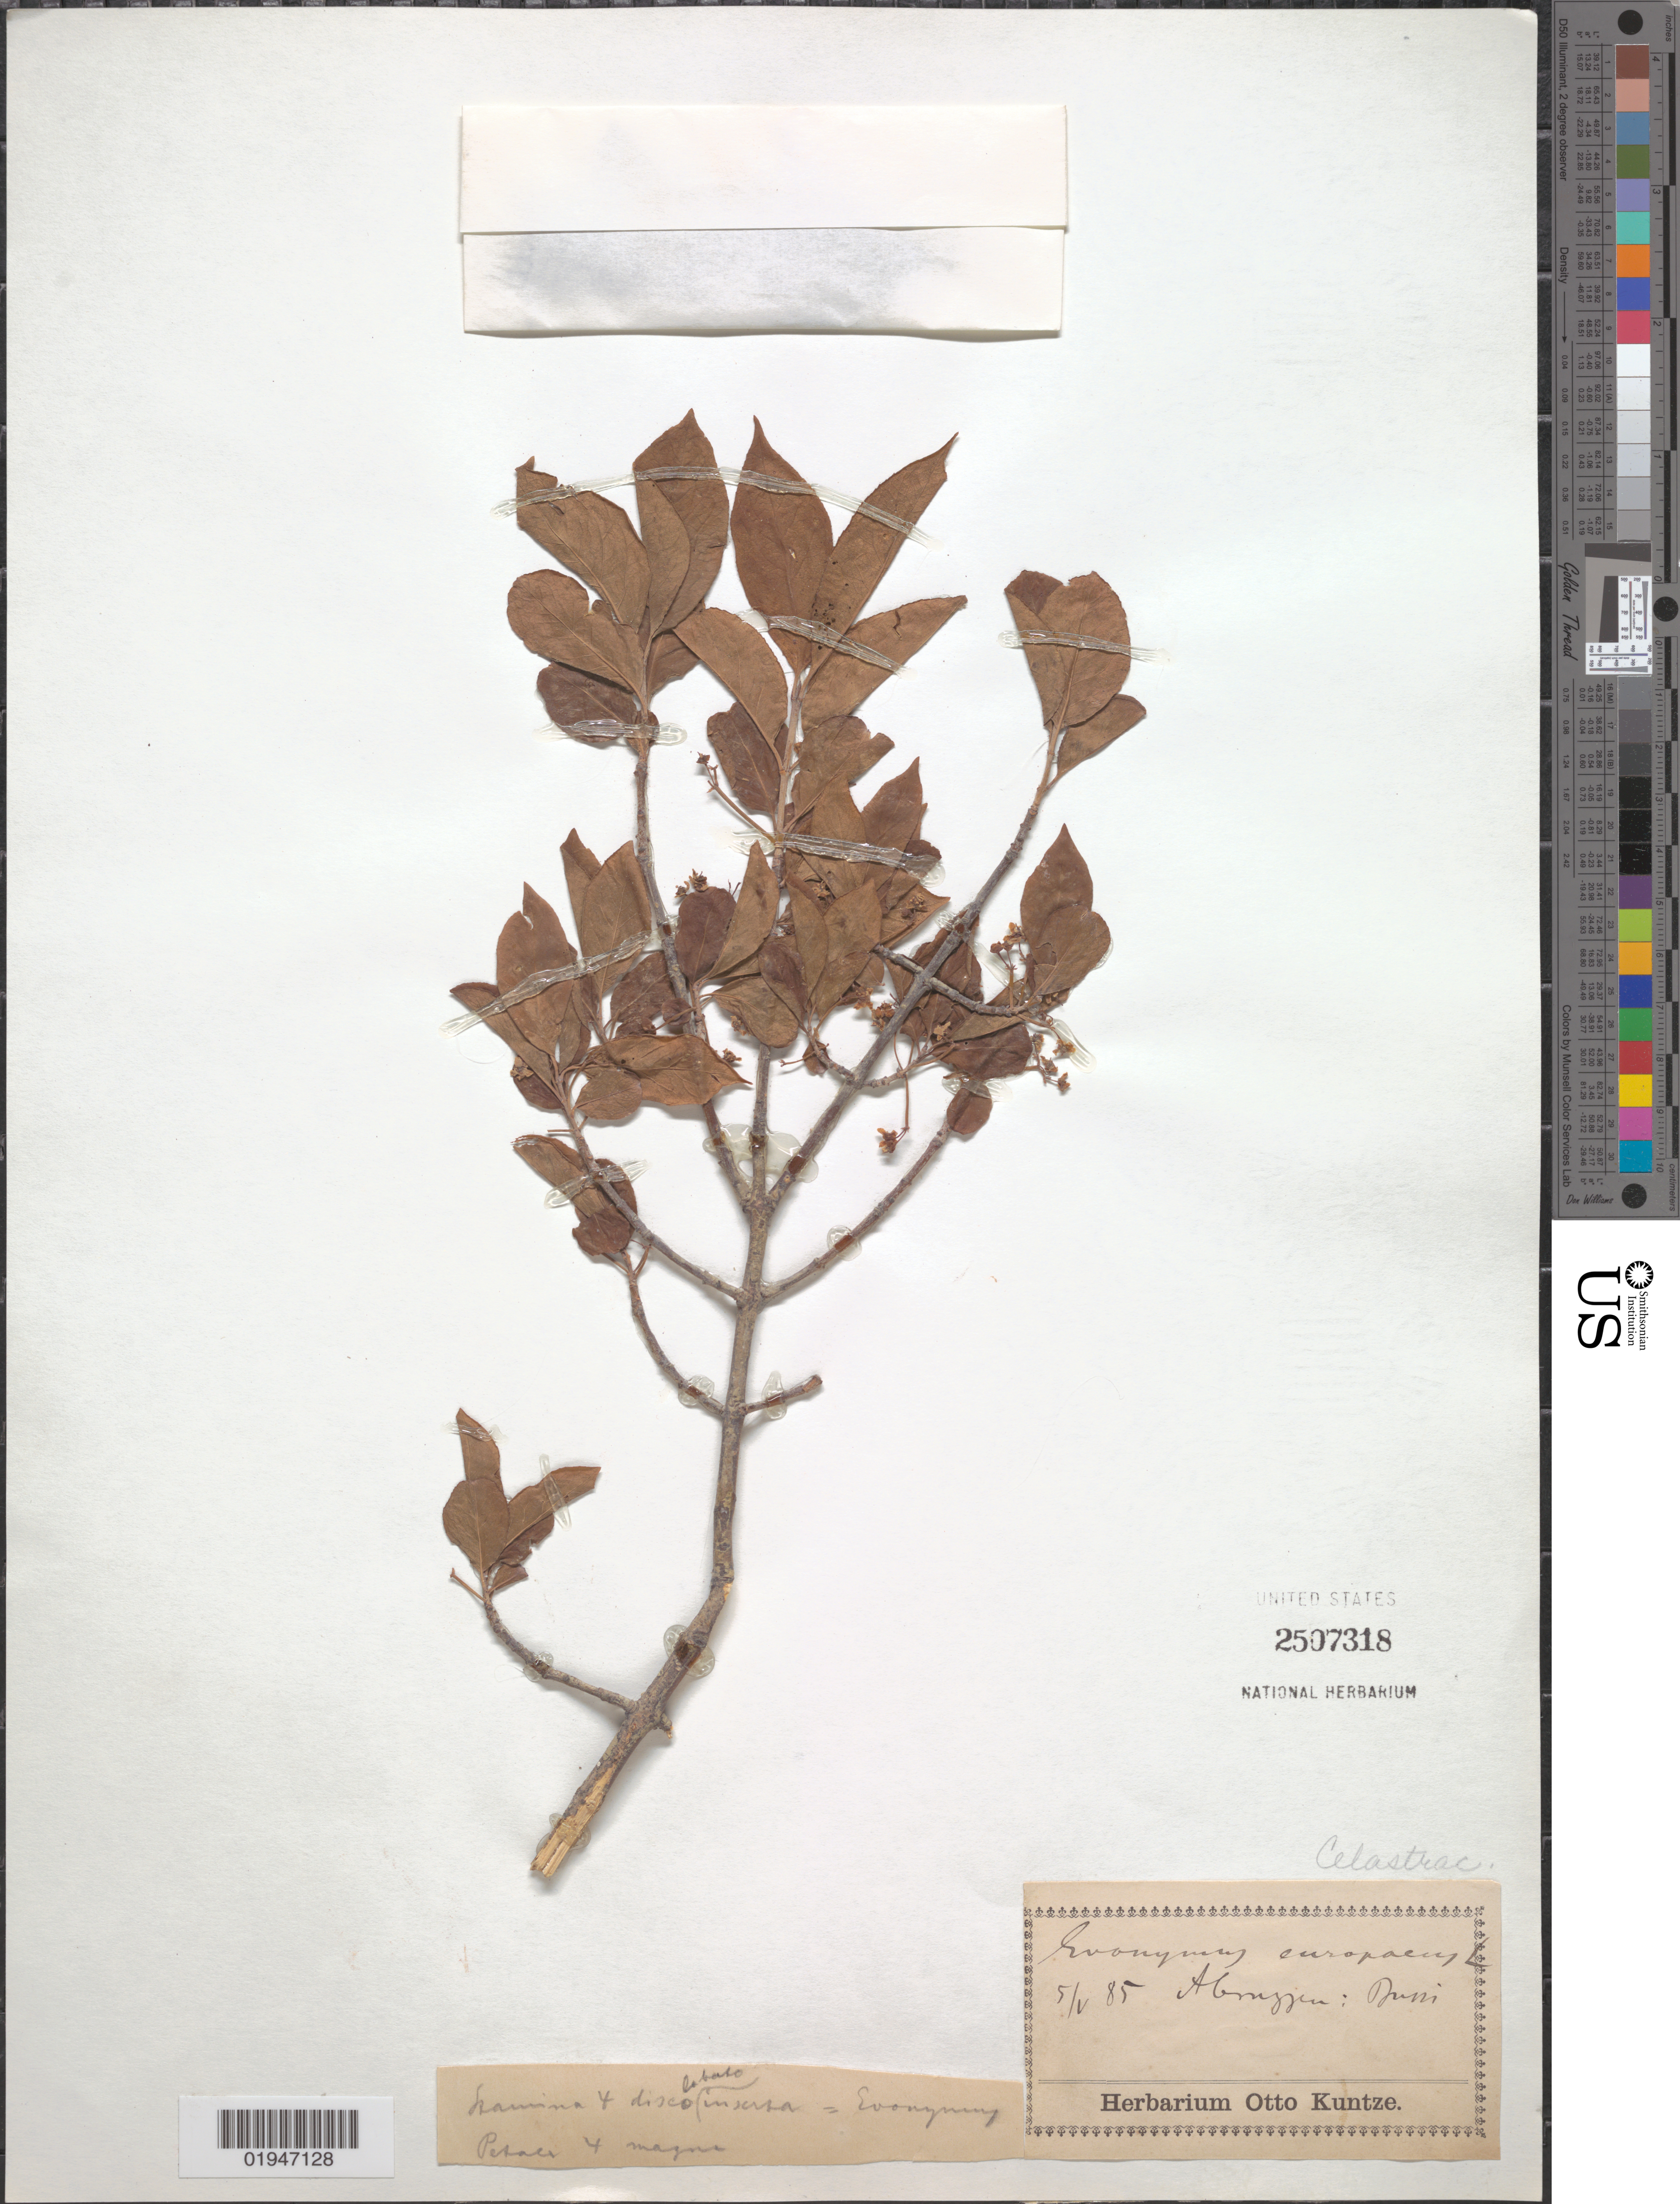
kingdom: Plantae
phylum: Tracheophyta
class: Magnoliopsida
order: Celastrales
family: Celastraceae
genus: Euonymus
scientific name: Euonymus europaeus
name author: L.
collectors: ex Herb. O. Kuntze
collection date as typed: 5/V/85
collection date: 1885-05-05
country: Italy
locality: Abruzzen: Bussi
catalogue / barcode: US 2507318